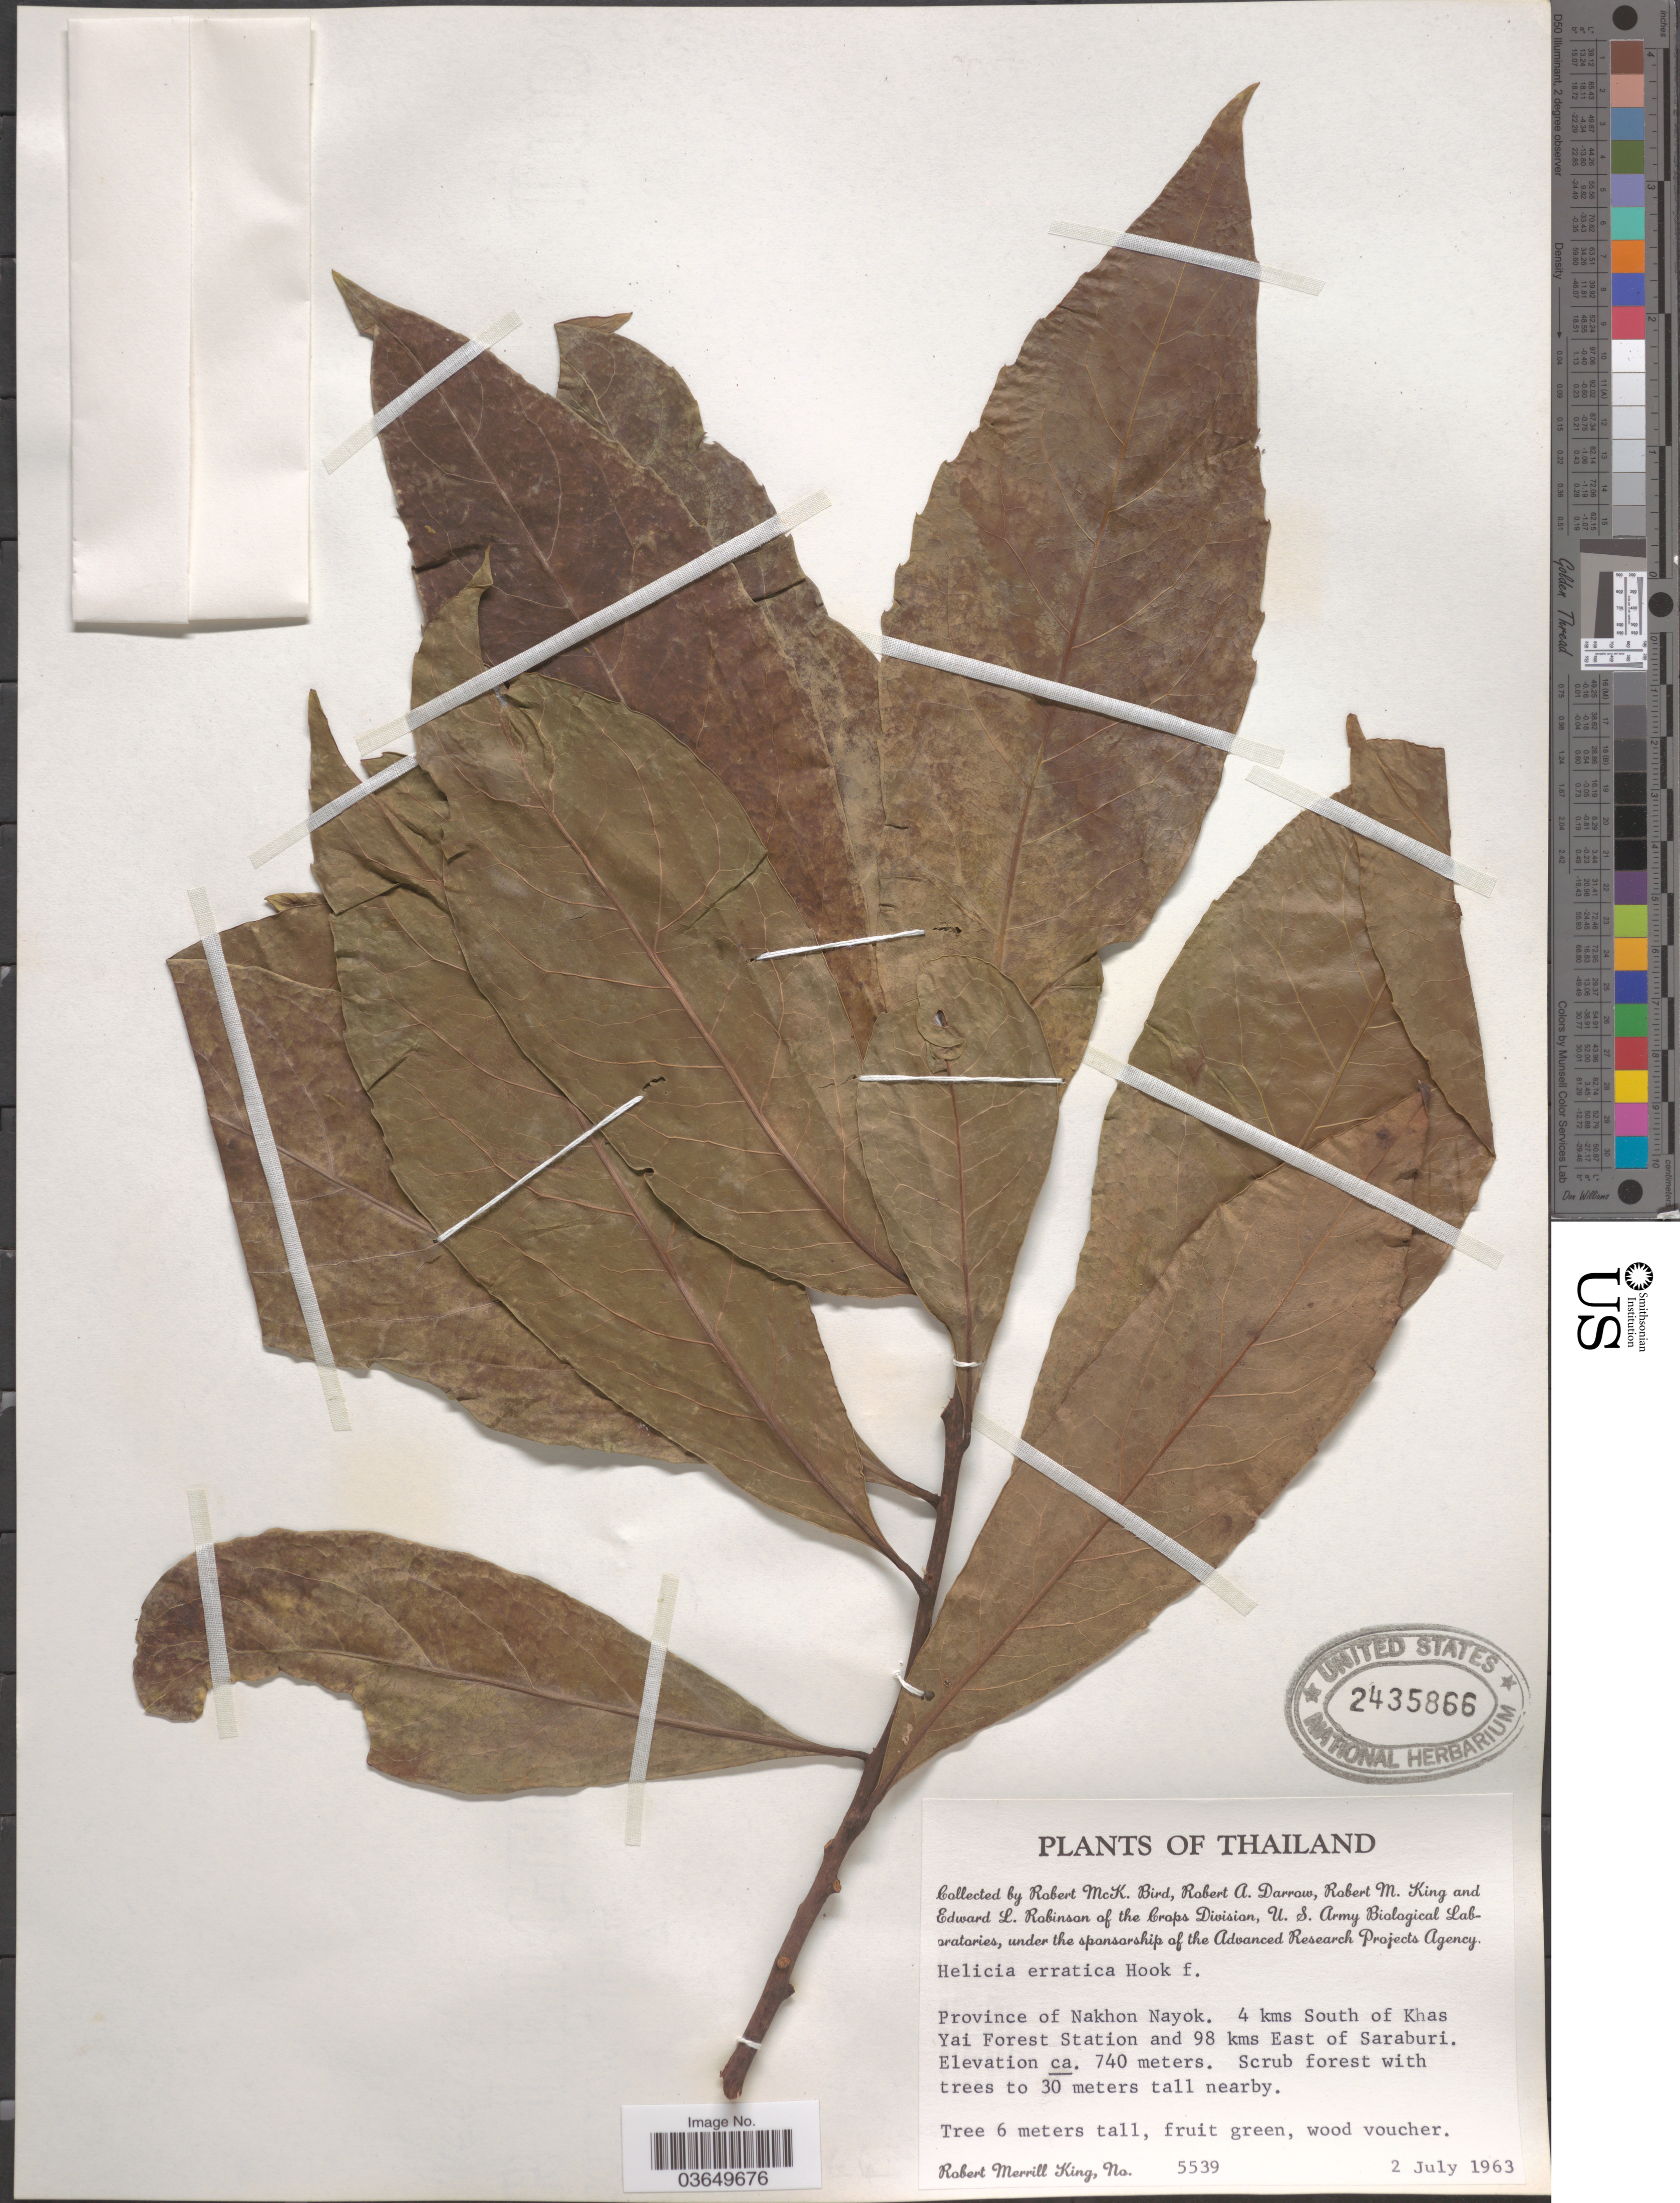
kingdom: Plantae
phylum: Tracheophyta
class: Magnoliopsida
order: Proteales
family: Proteaceae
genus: Helicia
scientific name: Helicia erratica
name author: Hook. f.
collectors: R. M. King, R. M. Bird, R. A. Darrow & E. L. Robinson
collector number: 5539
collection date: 1963-07-02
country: Thailand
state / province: Nakhon Nayok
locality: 4 kms South of Khas Yai Forest Station and 98 kms East of Saraburi.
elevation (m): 740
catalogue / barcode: US 2435866